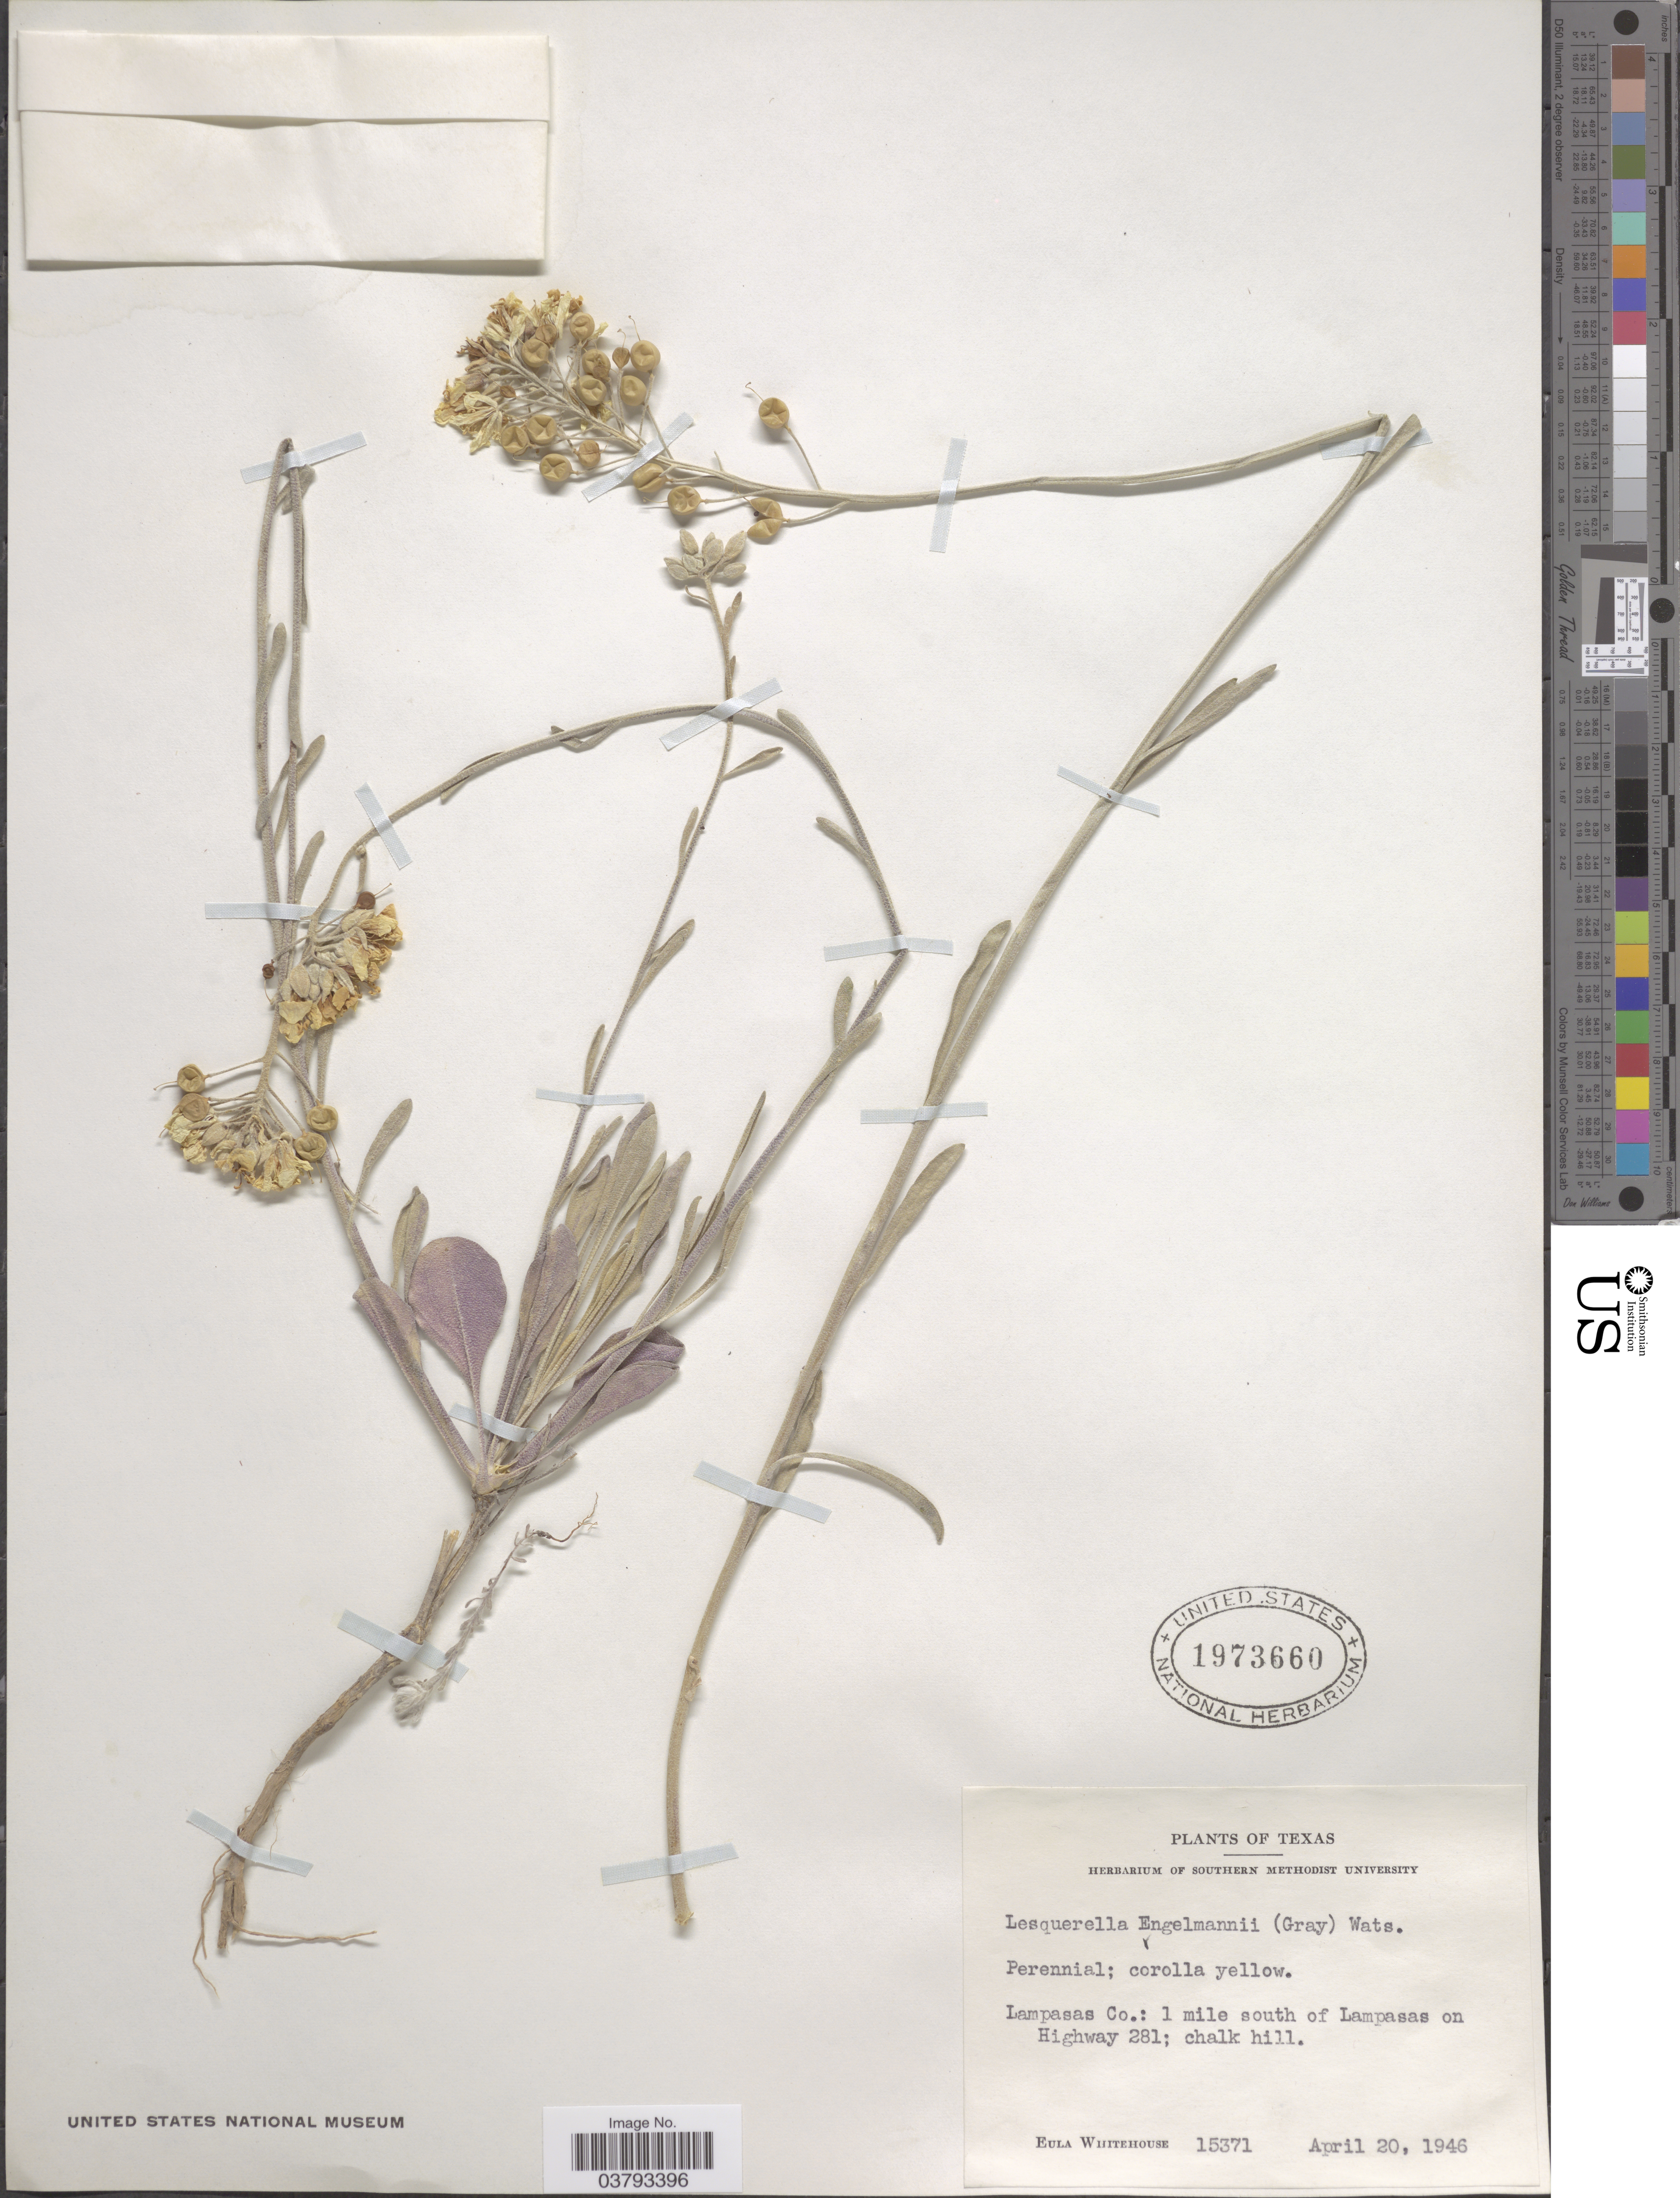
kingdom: Plantae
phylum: Tracheophyta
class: Magnoliopsida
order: Brassicales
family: Brassicaceae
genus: Lesquerella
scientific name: Lesquerella engelmannii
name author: (A. Gray) S. Watson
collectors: E. Whitehouse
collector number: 15371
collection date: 1946-04-20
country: United States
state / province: Texas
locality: Lampasas Co.: 1 mile south of Lampasas on Highway 281; chalk hill.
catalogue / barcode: US 1973660